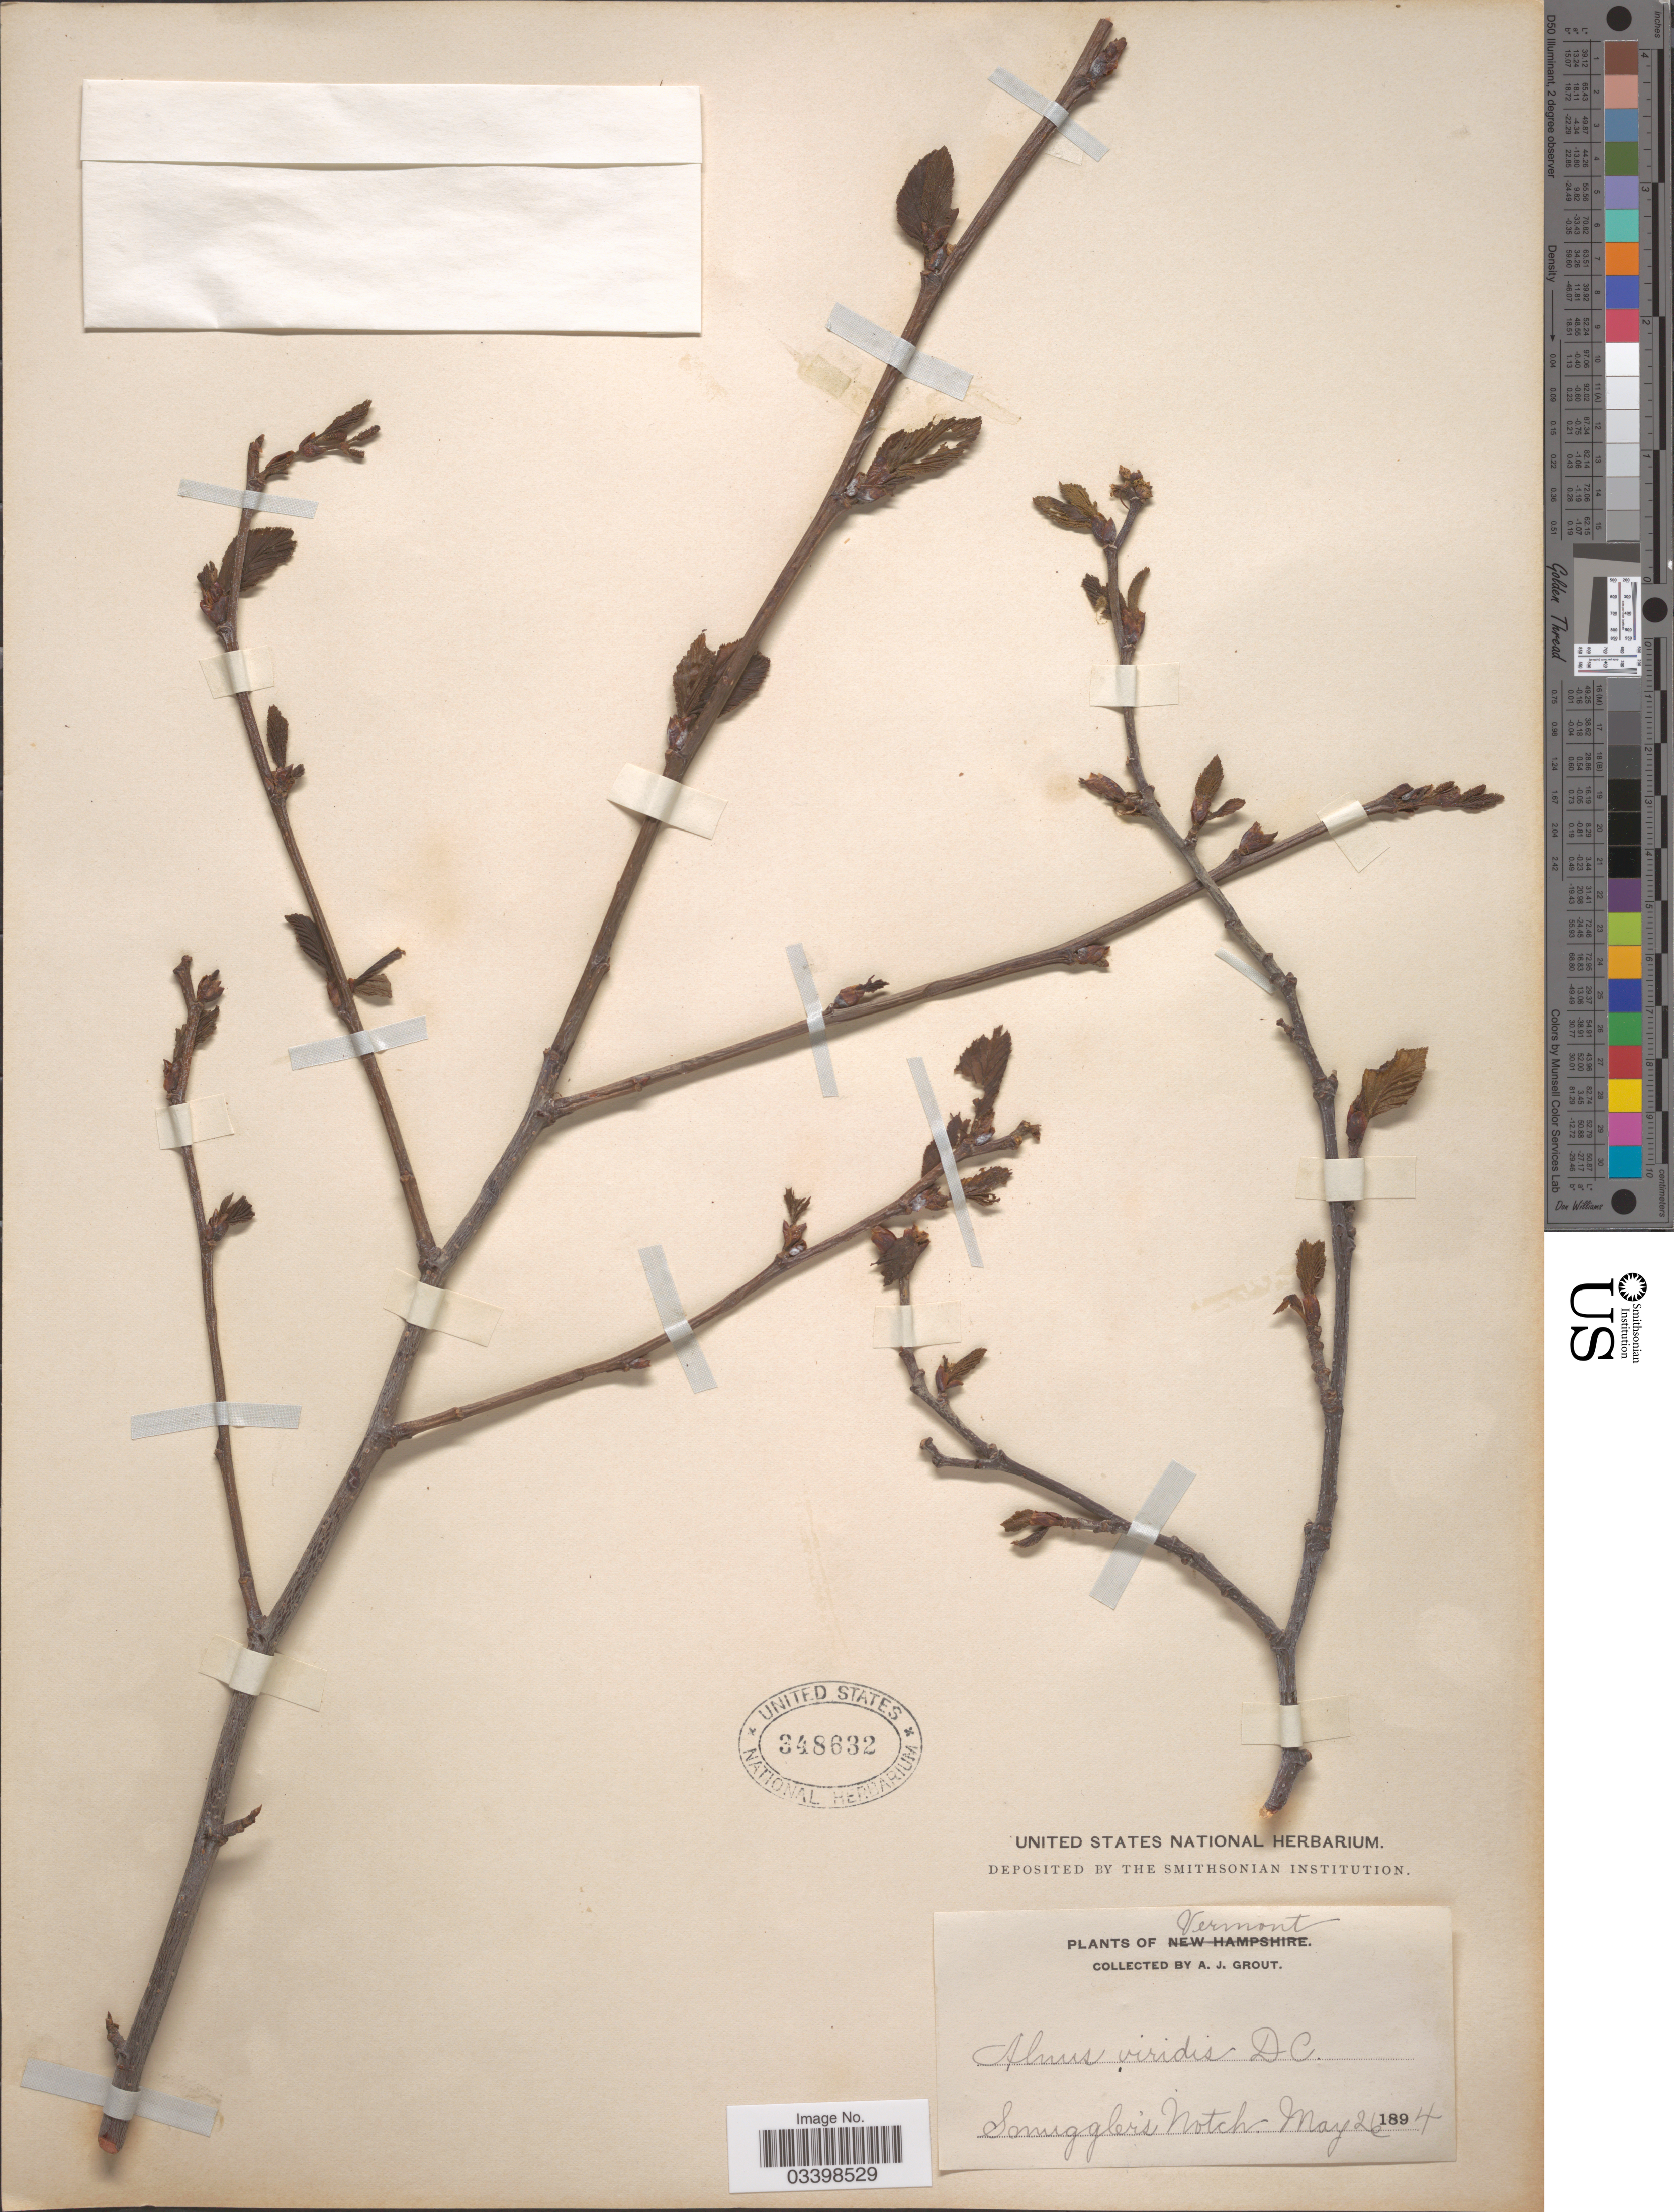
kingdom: Plantae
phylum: Tracheophyta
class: Magnoliopsida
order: Fagales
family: Betulaceae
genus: Alnus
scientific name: Alnus viridis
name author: (Chaix) DC.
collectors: A. J. Grout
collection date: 1894-05-26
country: United States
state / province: Vermont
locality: Smuggler's Notch.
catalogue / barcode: US 348632